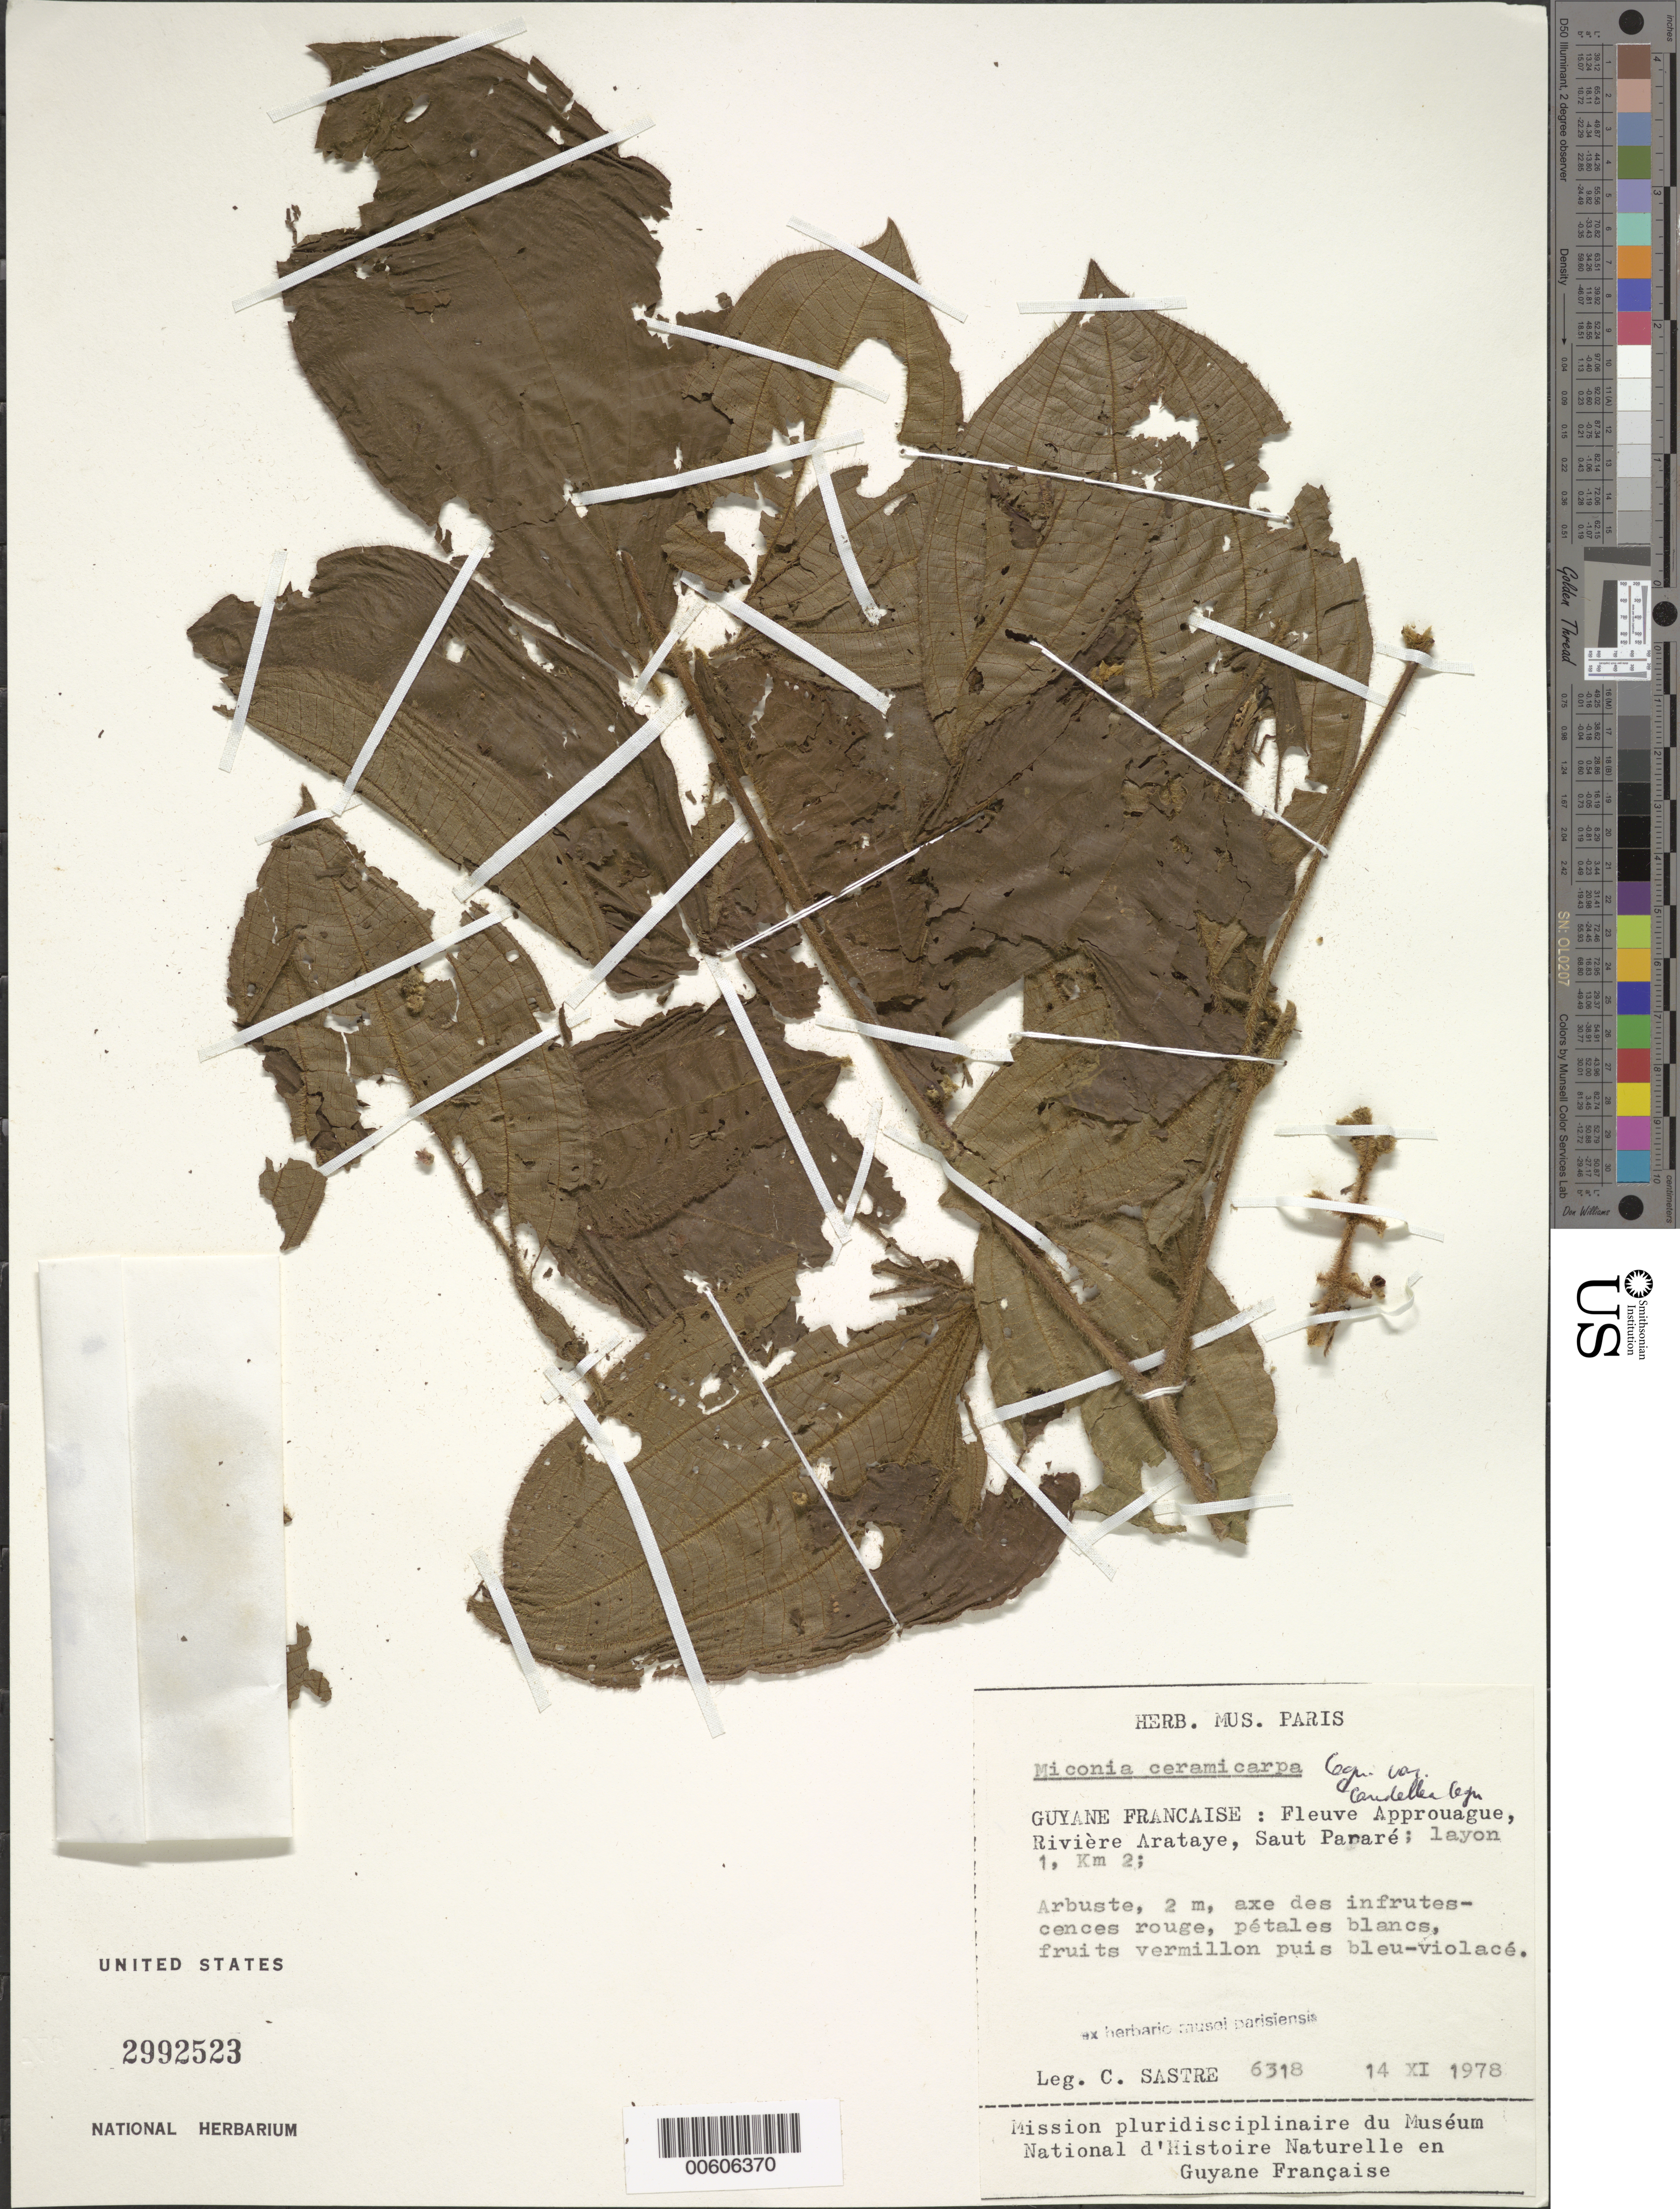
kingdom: Plantae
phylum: Tracheophyta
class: Magnoliopsida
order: Myrtales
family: Melastomataceae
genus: Miconia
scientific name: Miconia ceramicarpa var. candolleana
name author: Cogn.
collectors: C. H. L. Sastre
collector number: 6318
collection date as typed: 14-Nov-78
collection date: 1978-11-14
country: French Guiana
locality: Saut Pararé, Rivière Arataye, Fleuve Approuague, service path 1, km 1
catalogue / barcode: US 2992523